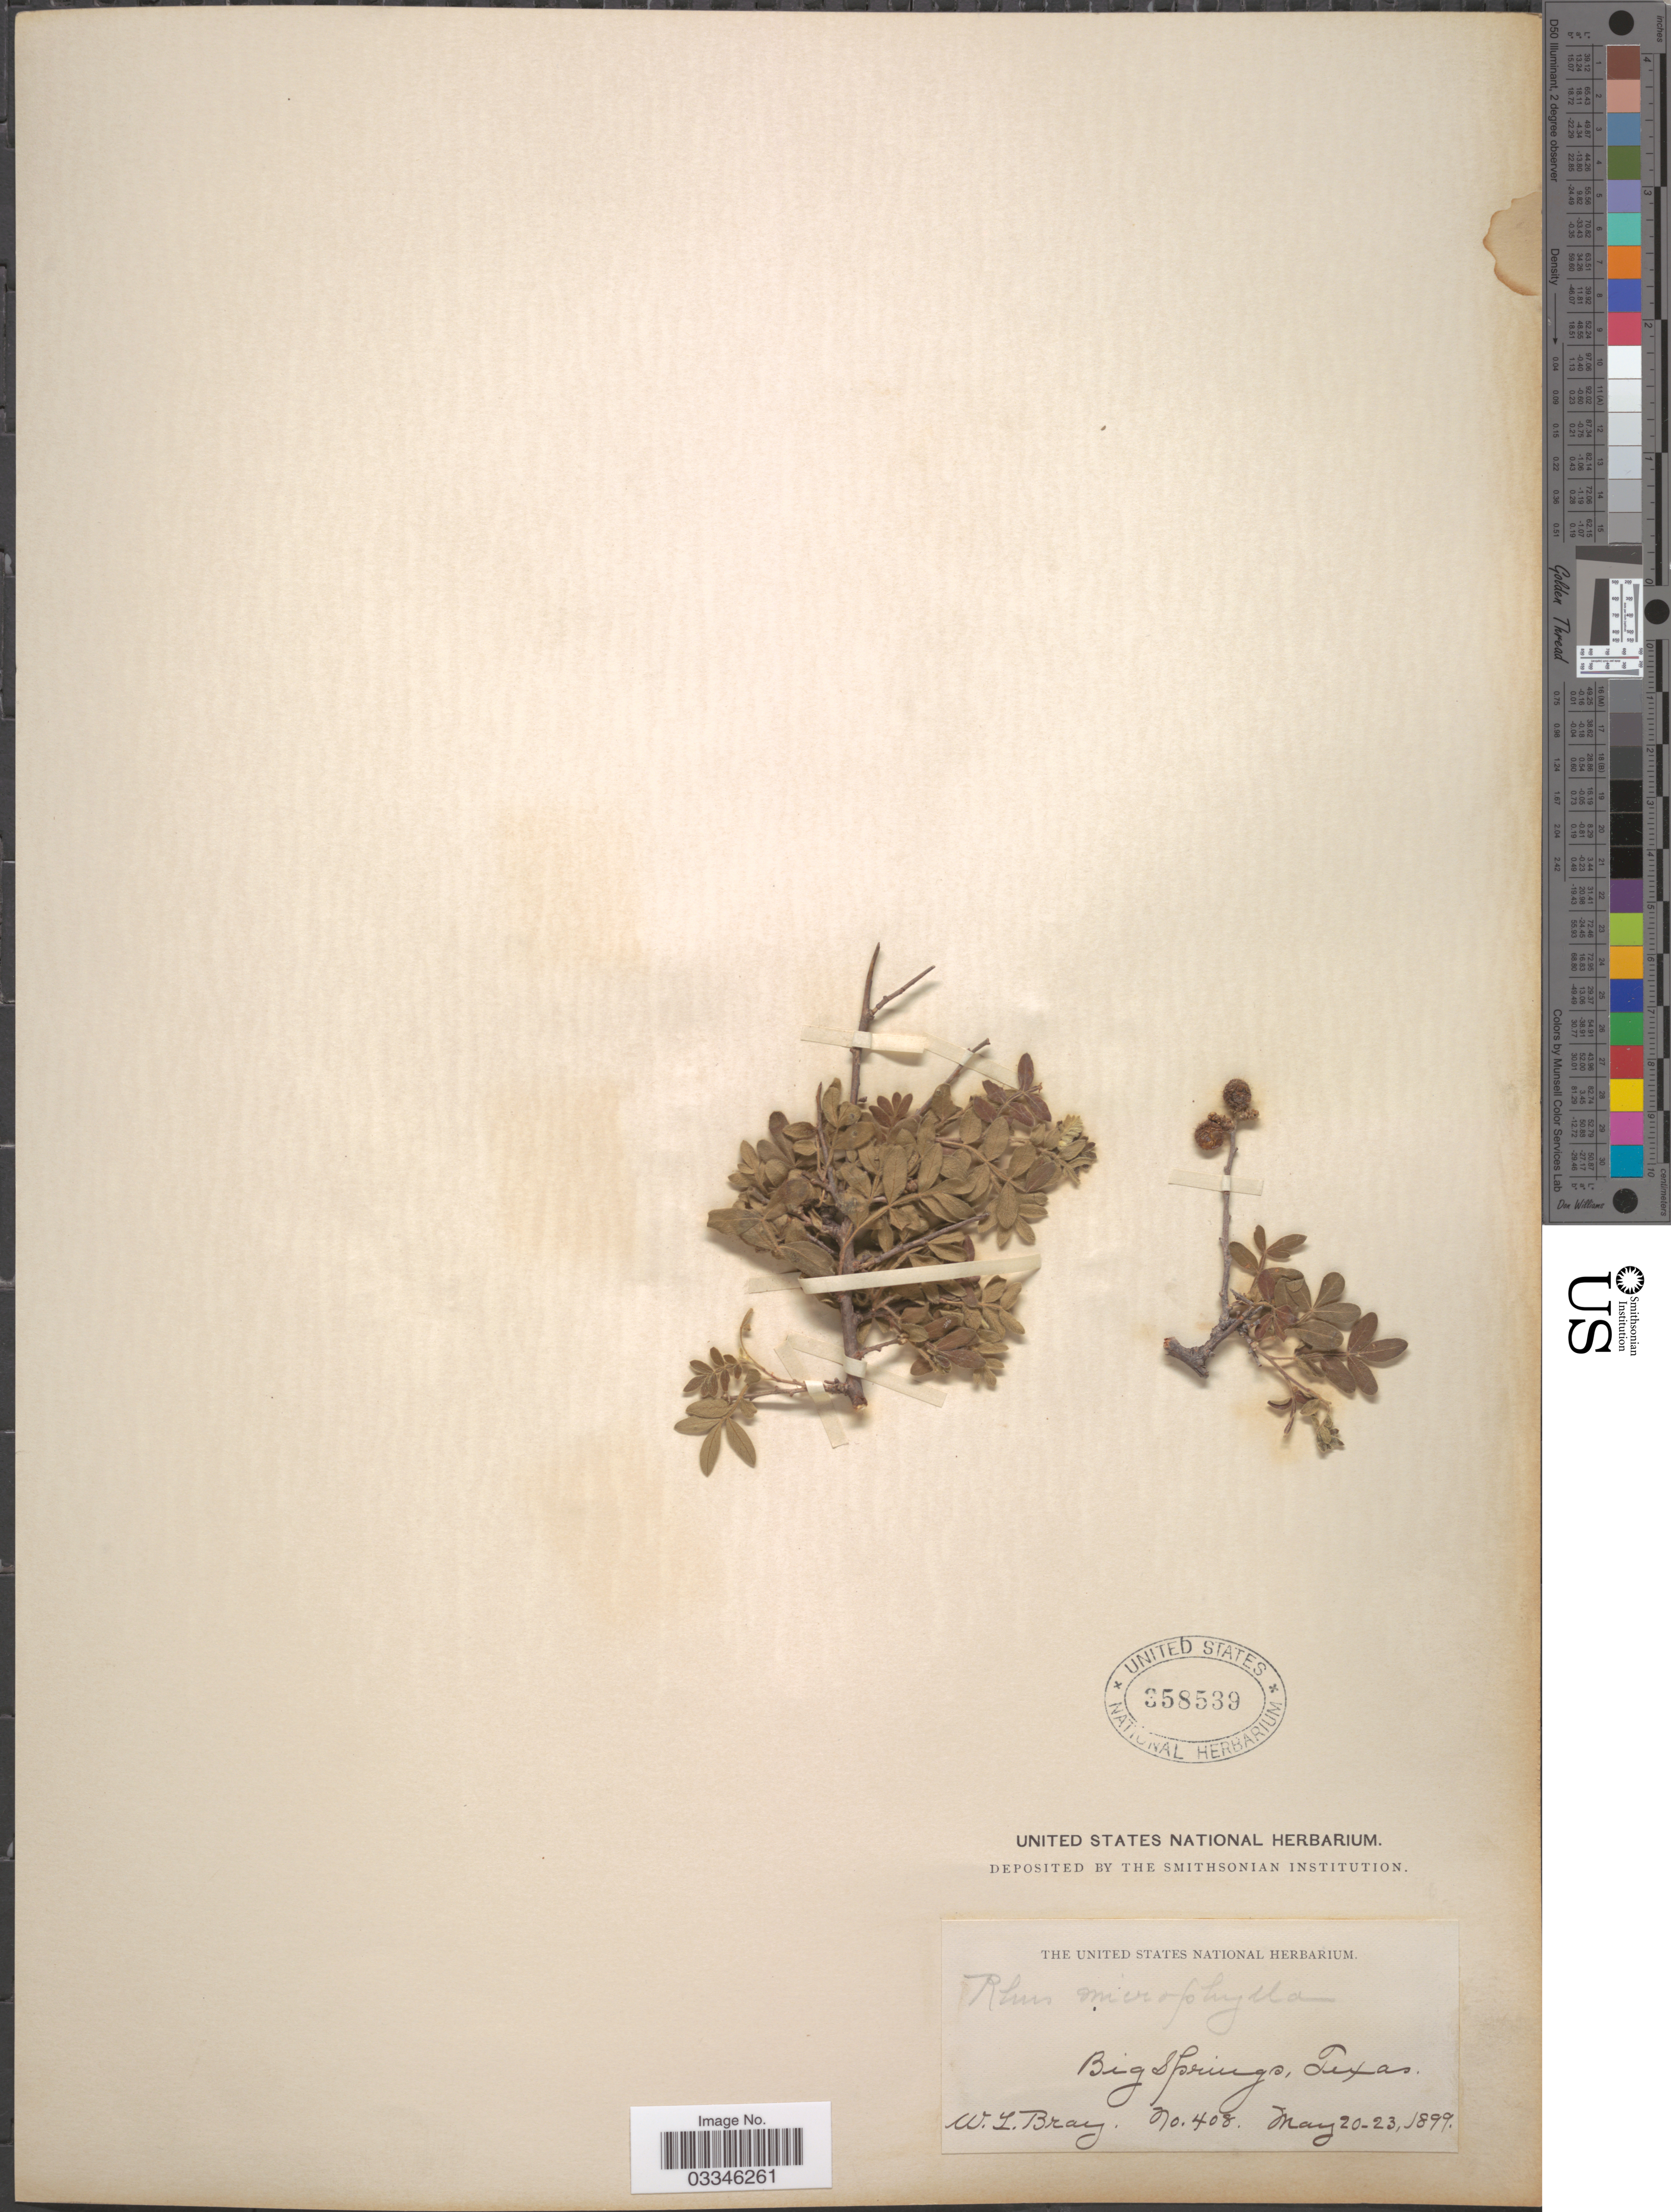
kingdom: Plantae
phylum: Tracheophyta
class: Magnoliopsida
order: Sapindales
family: Anacardiaceae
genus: Rhus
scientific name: Rhus microphylla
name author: Engelm.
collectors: W. L. Bray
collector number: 408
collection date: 1899-05-20/1899-05-23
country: United States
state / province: Texas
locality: Big Springs.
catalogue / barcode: US 358539